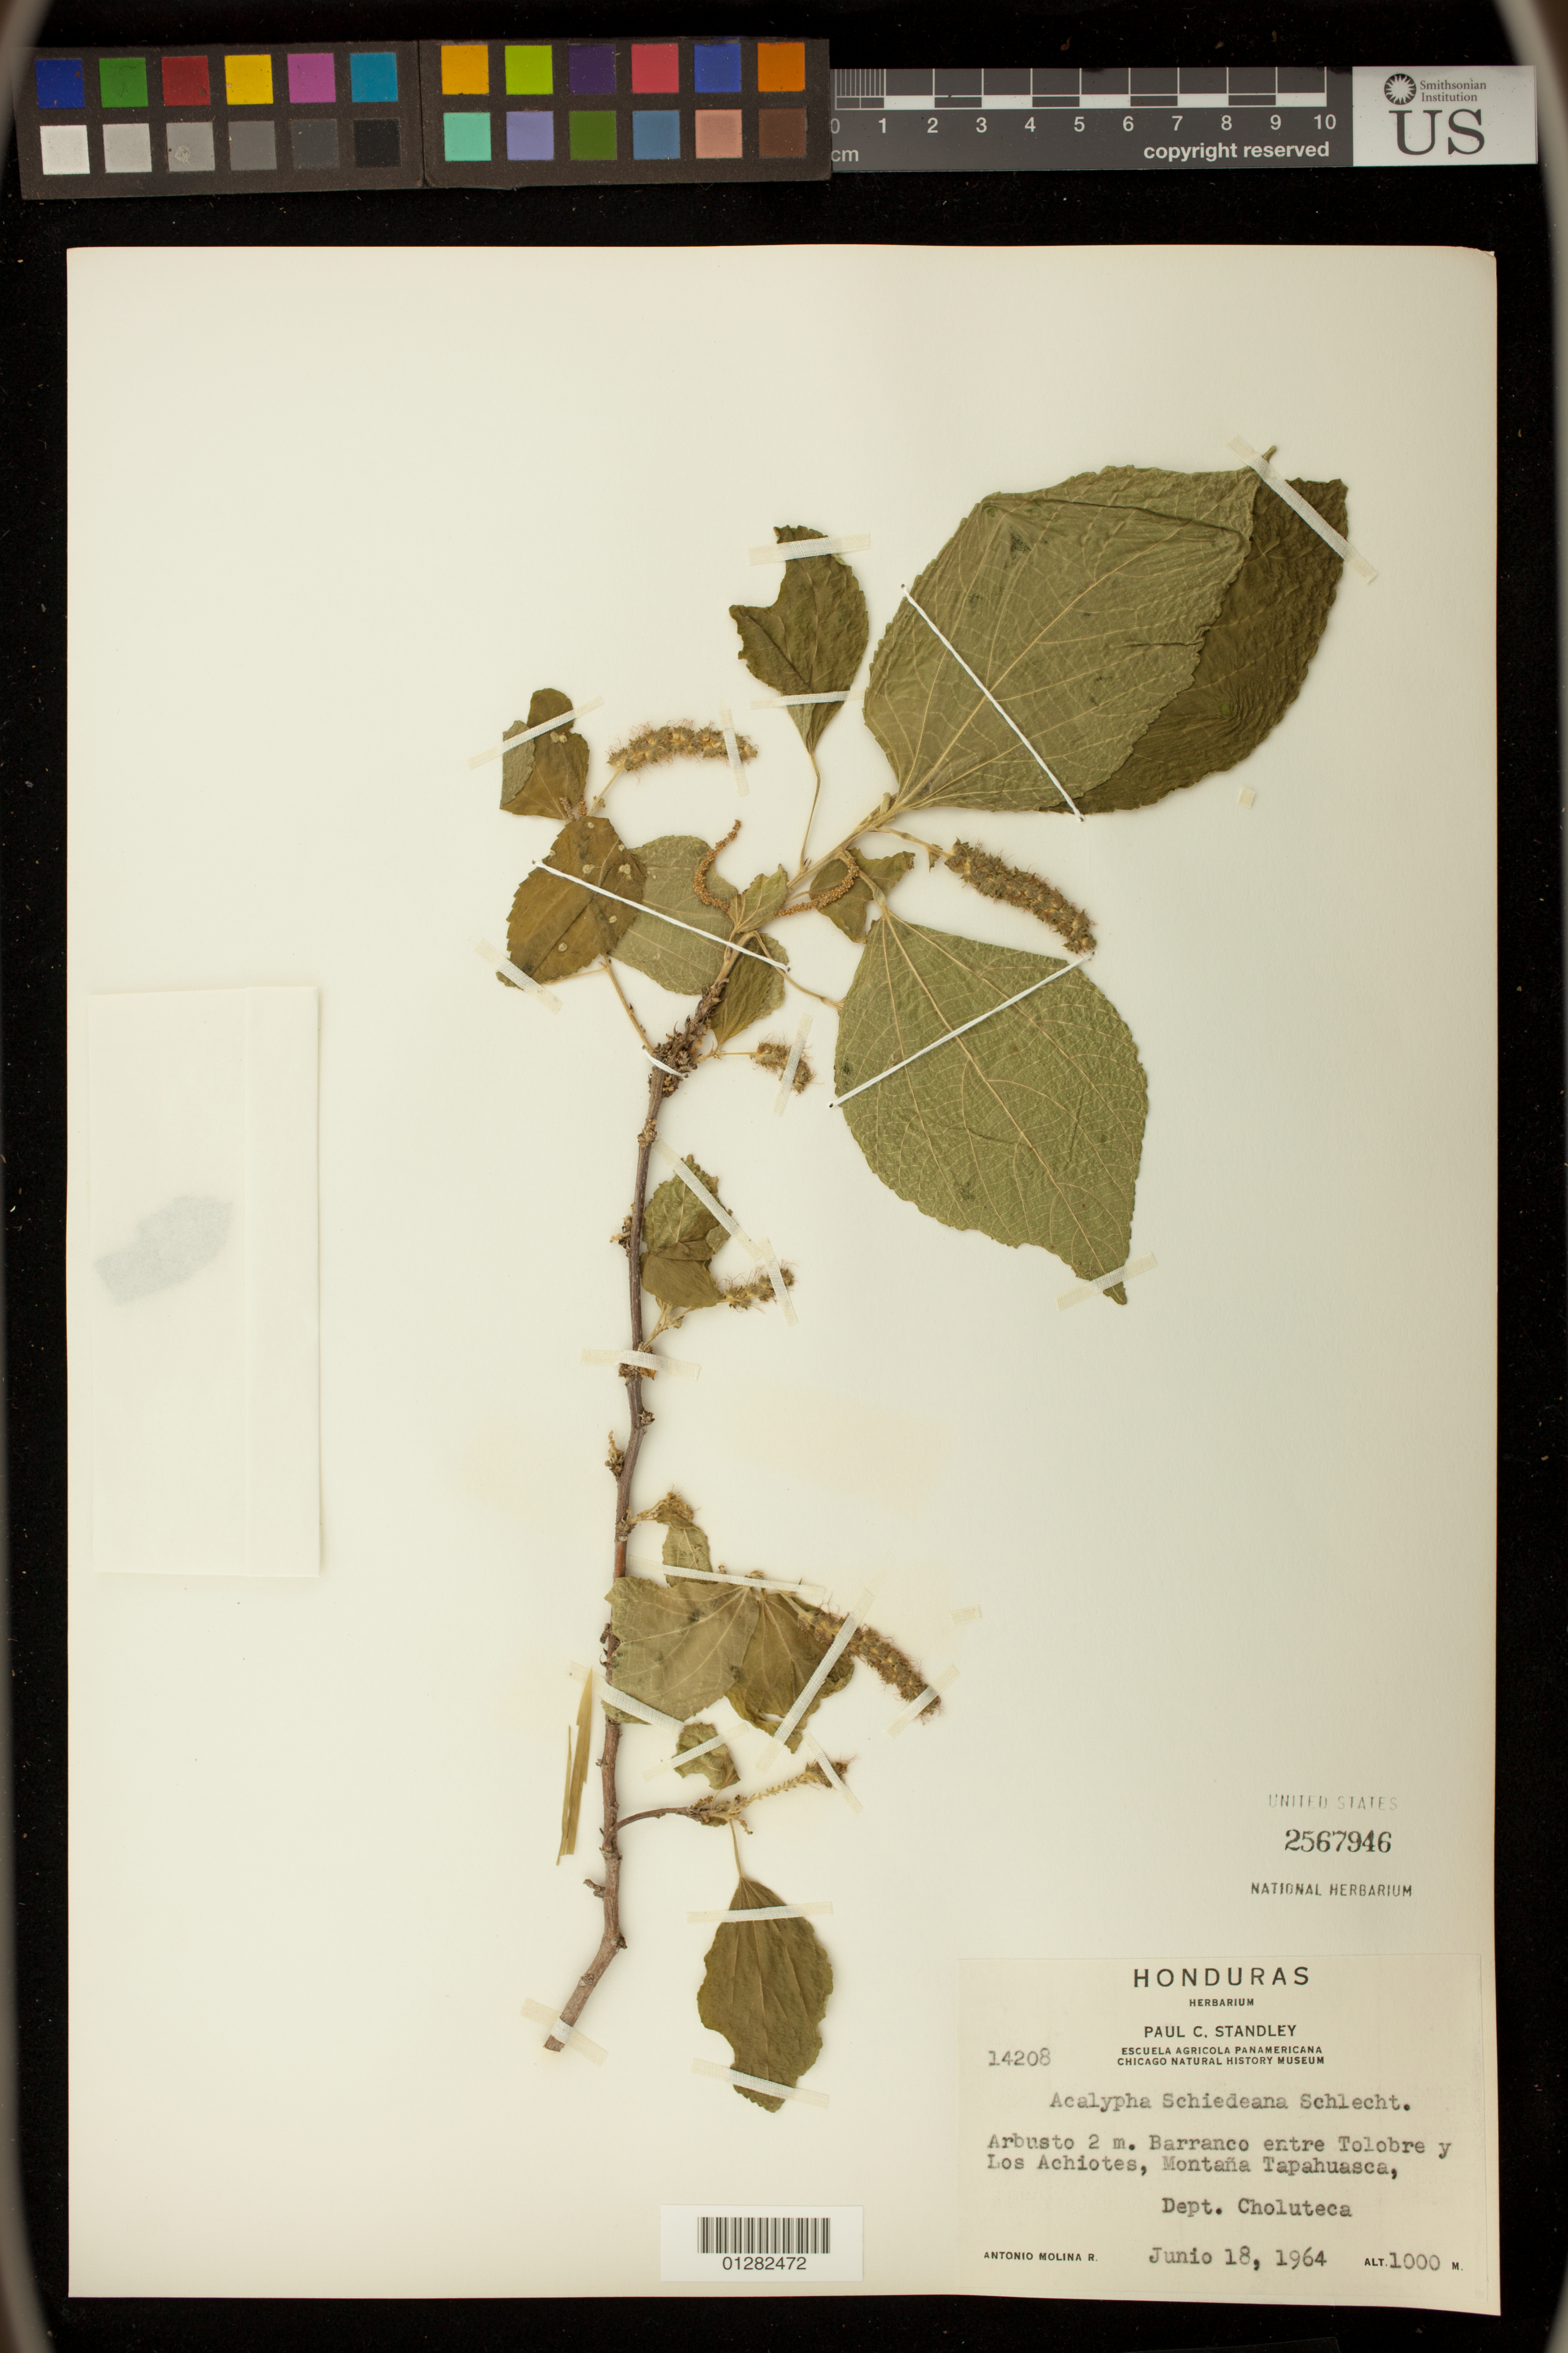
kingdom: Plantae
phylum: Tracheophyta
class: Magnoliopsida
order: Malpighiales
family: Euphorbiaceae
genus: Acalypha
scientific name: Acalypha schiedeana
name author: Schltdl.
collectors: E. Palmer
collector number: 14208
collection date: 1964-06-18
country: Honduras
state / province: Choluteca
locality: Barranco entre Tolobre y Los Achiotes, Montana Tapahuasca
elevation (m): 1000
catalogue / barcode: US 2567946